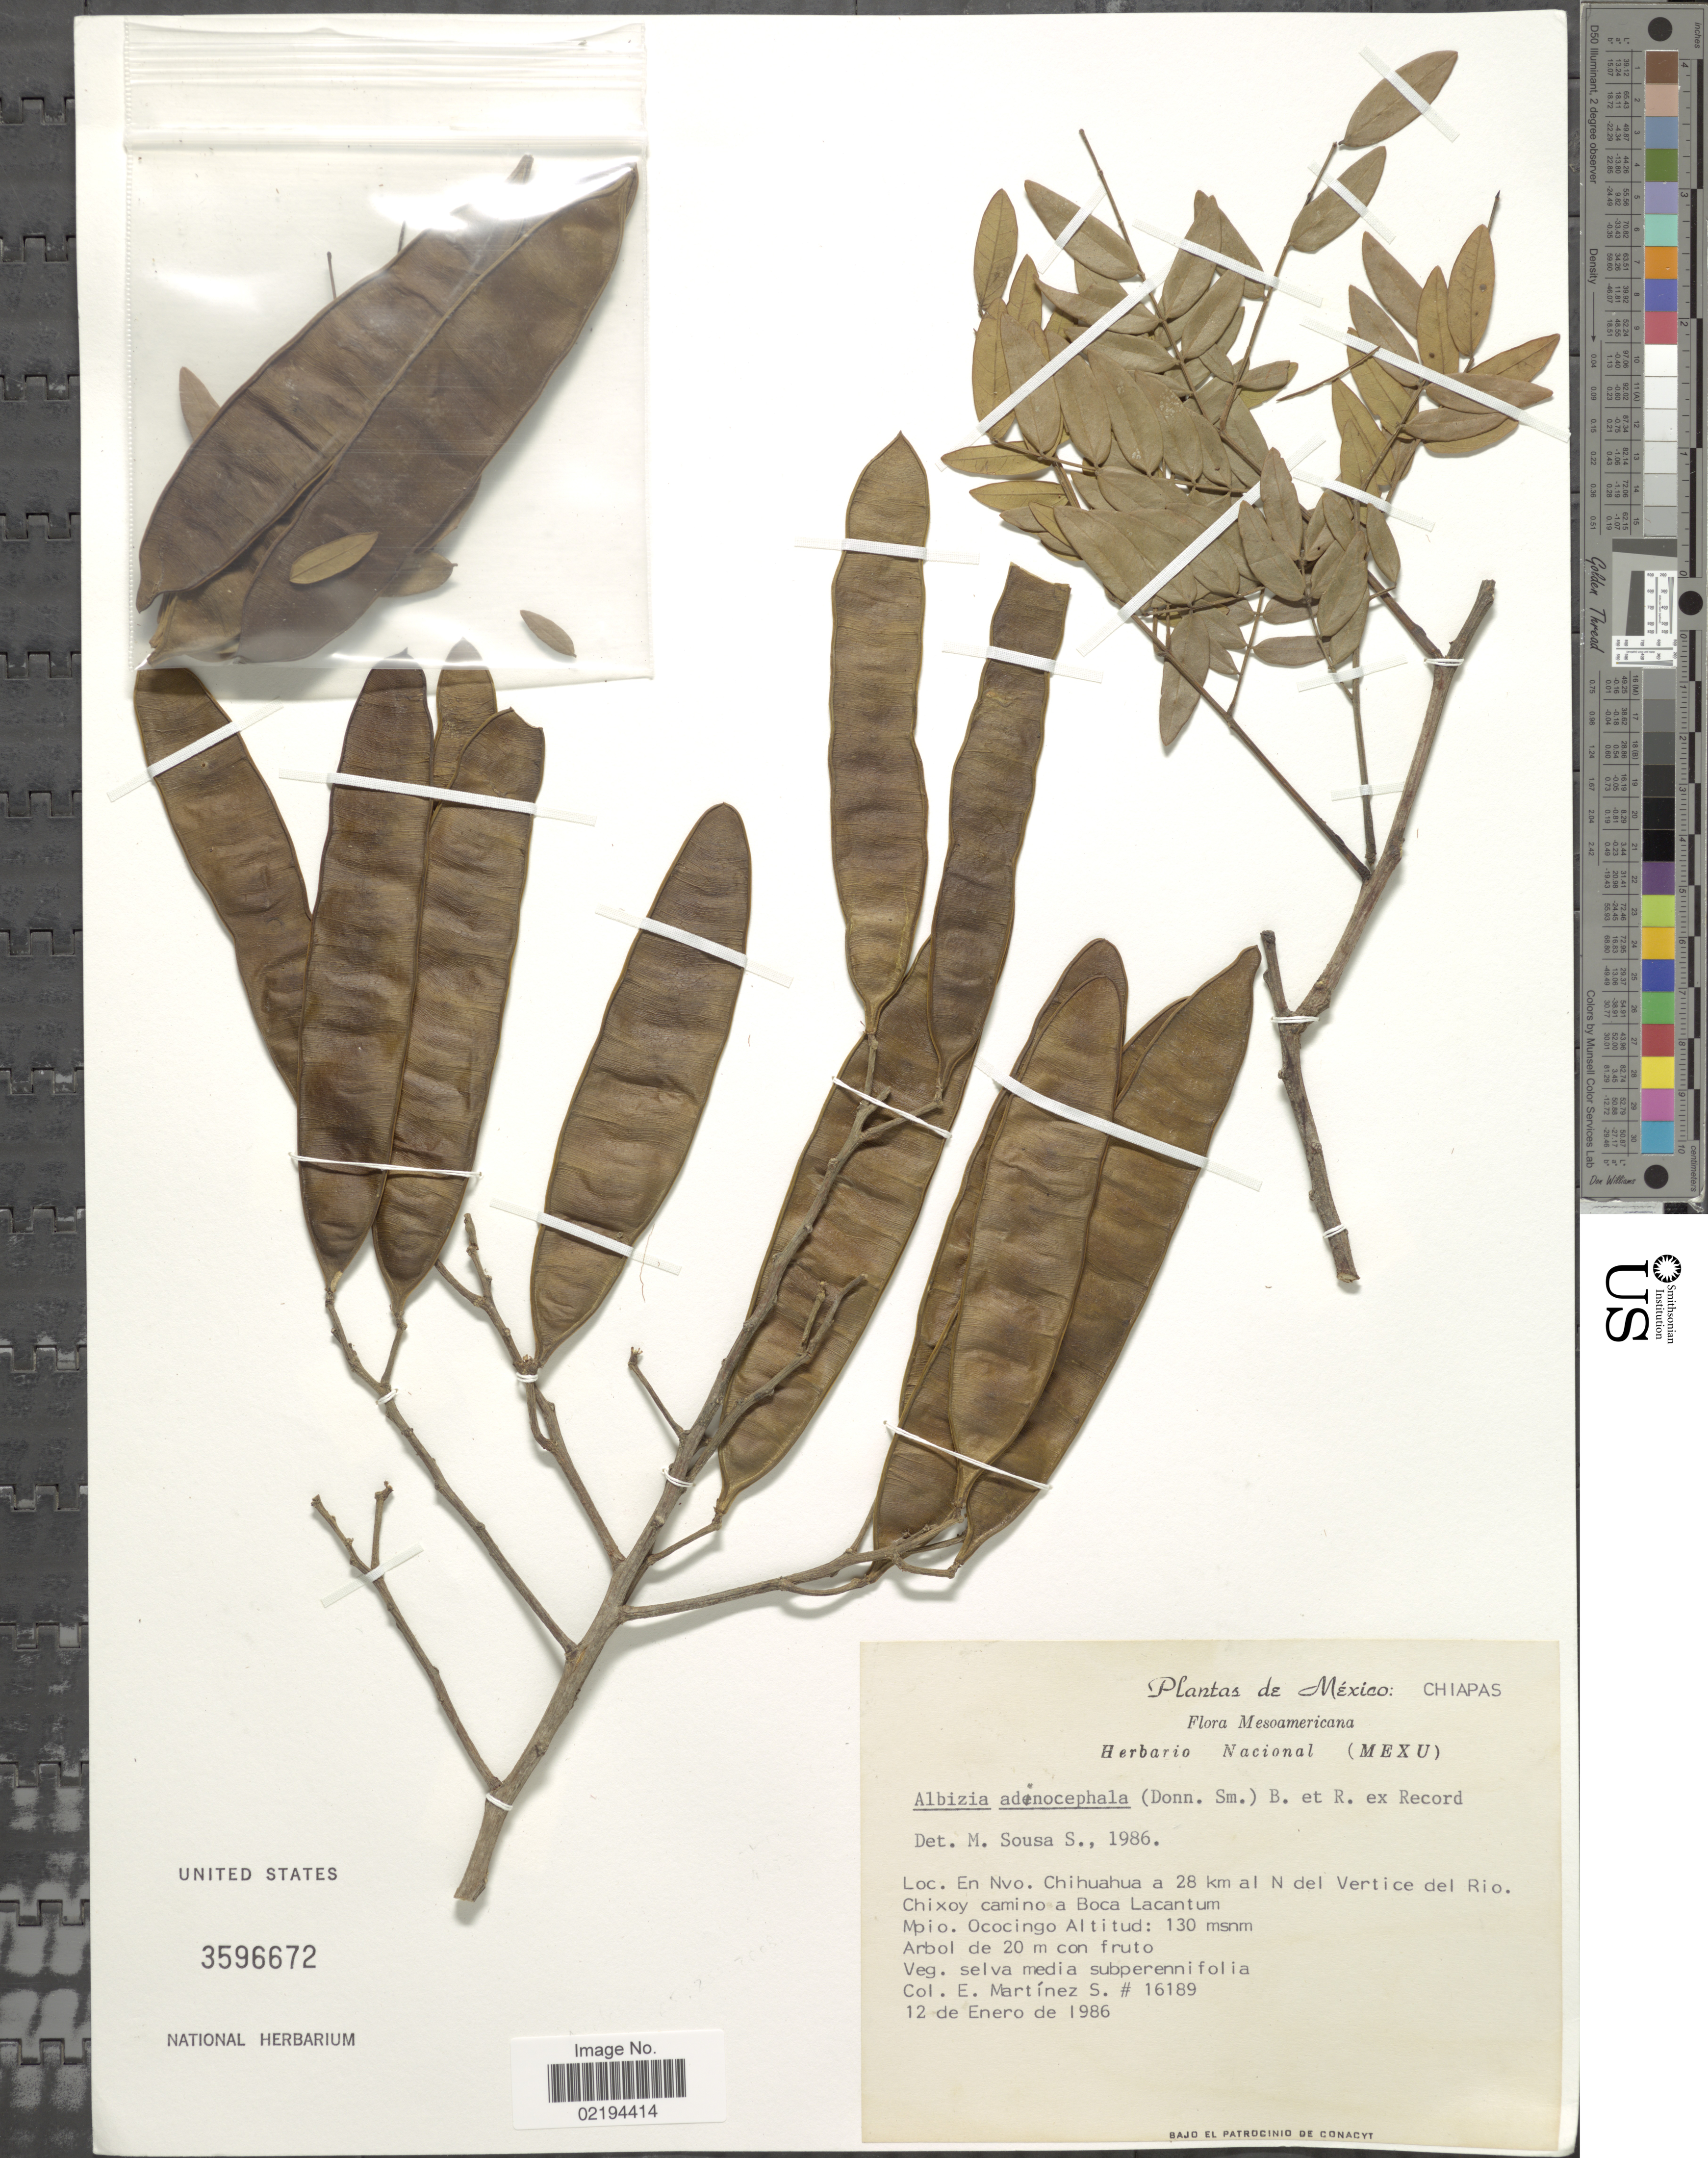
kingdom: Plantae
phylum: Tracheophyta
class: Magnoliopsida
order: Fabales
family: Fabaceae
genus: Pseudalbizzia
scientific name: Pseudalbizzia adinocephala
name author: (Donn. Sm.) Koenen & Duno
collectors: E. M. Martínez S.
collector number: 16189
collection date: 1986-01-12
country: Mexico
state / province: Chiapas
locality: En Nvo. Chihuahua a 28 km al N del Vertice del Rio. Chixoy camino a Boca Lacantum, Mpio. Ococingo.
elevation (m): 130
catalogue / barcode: US 3596672